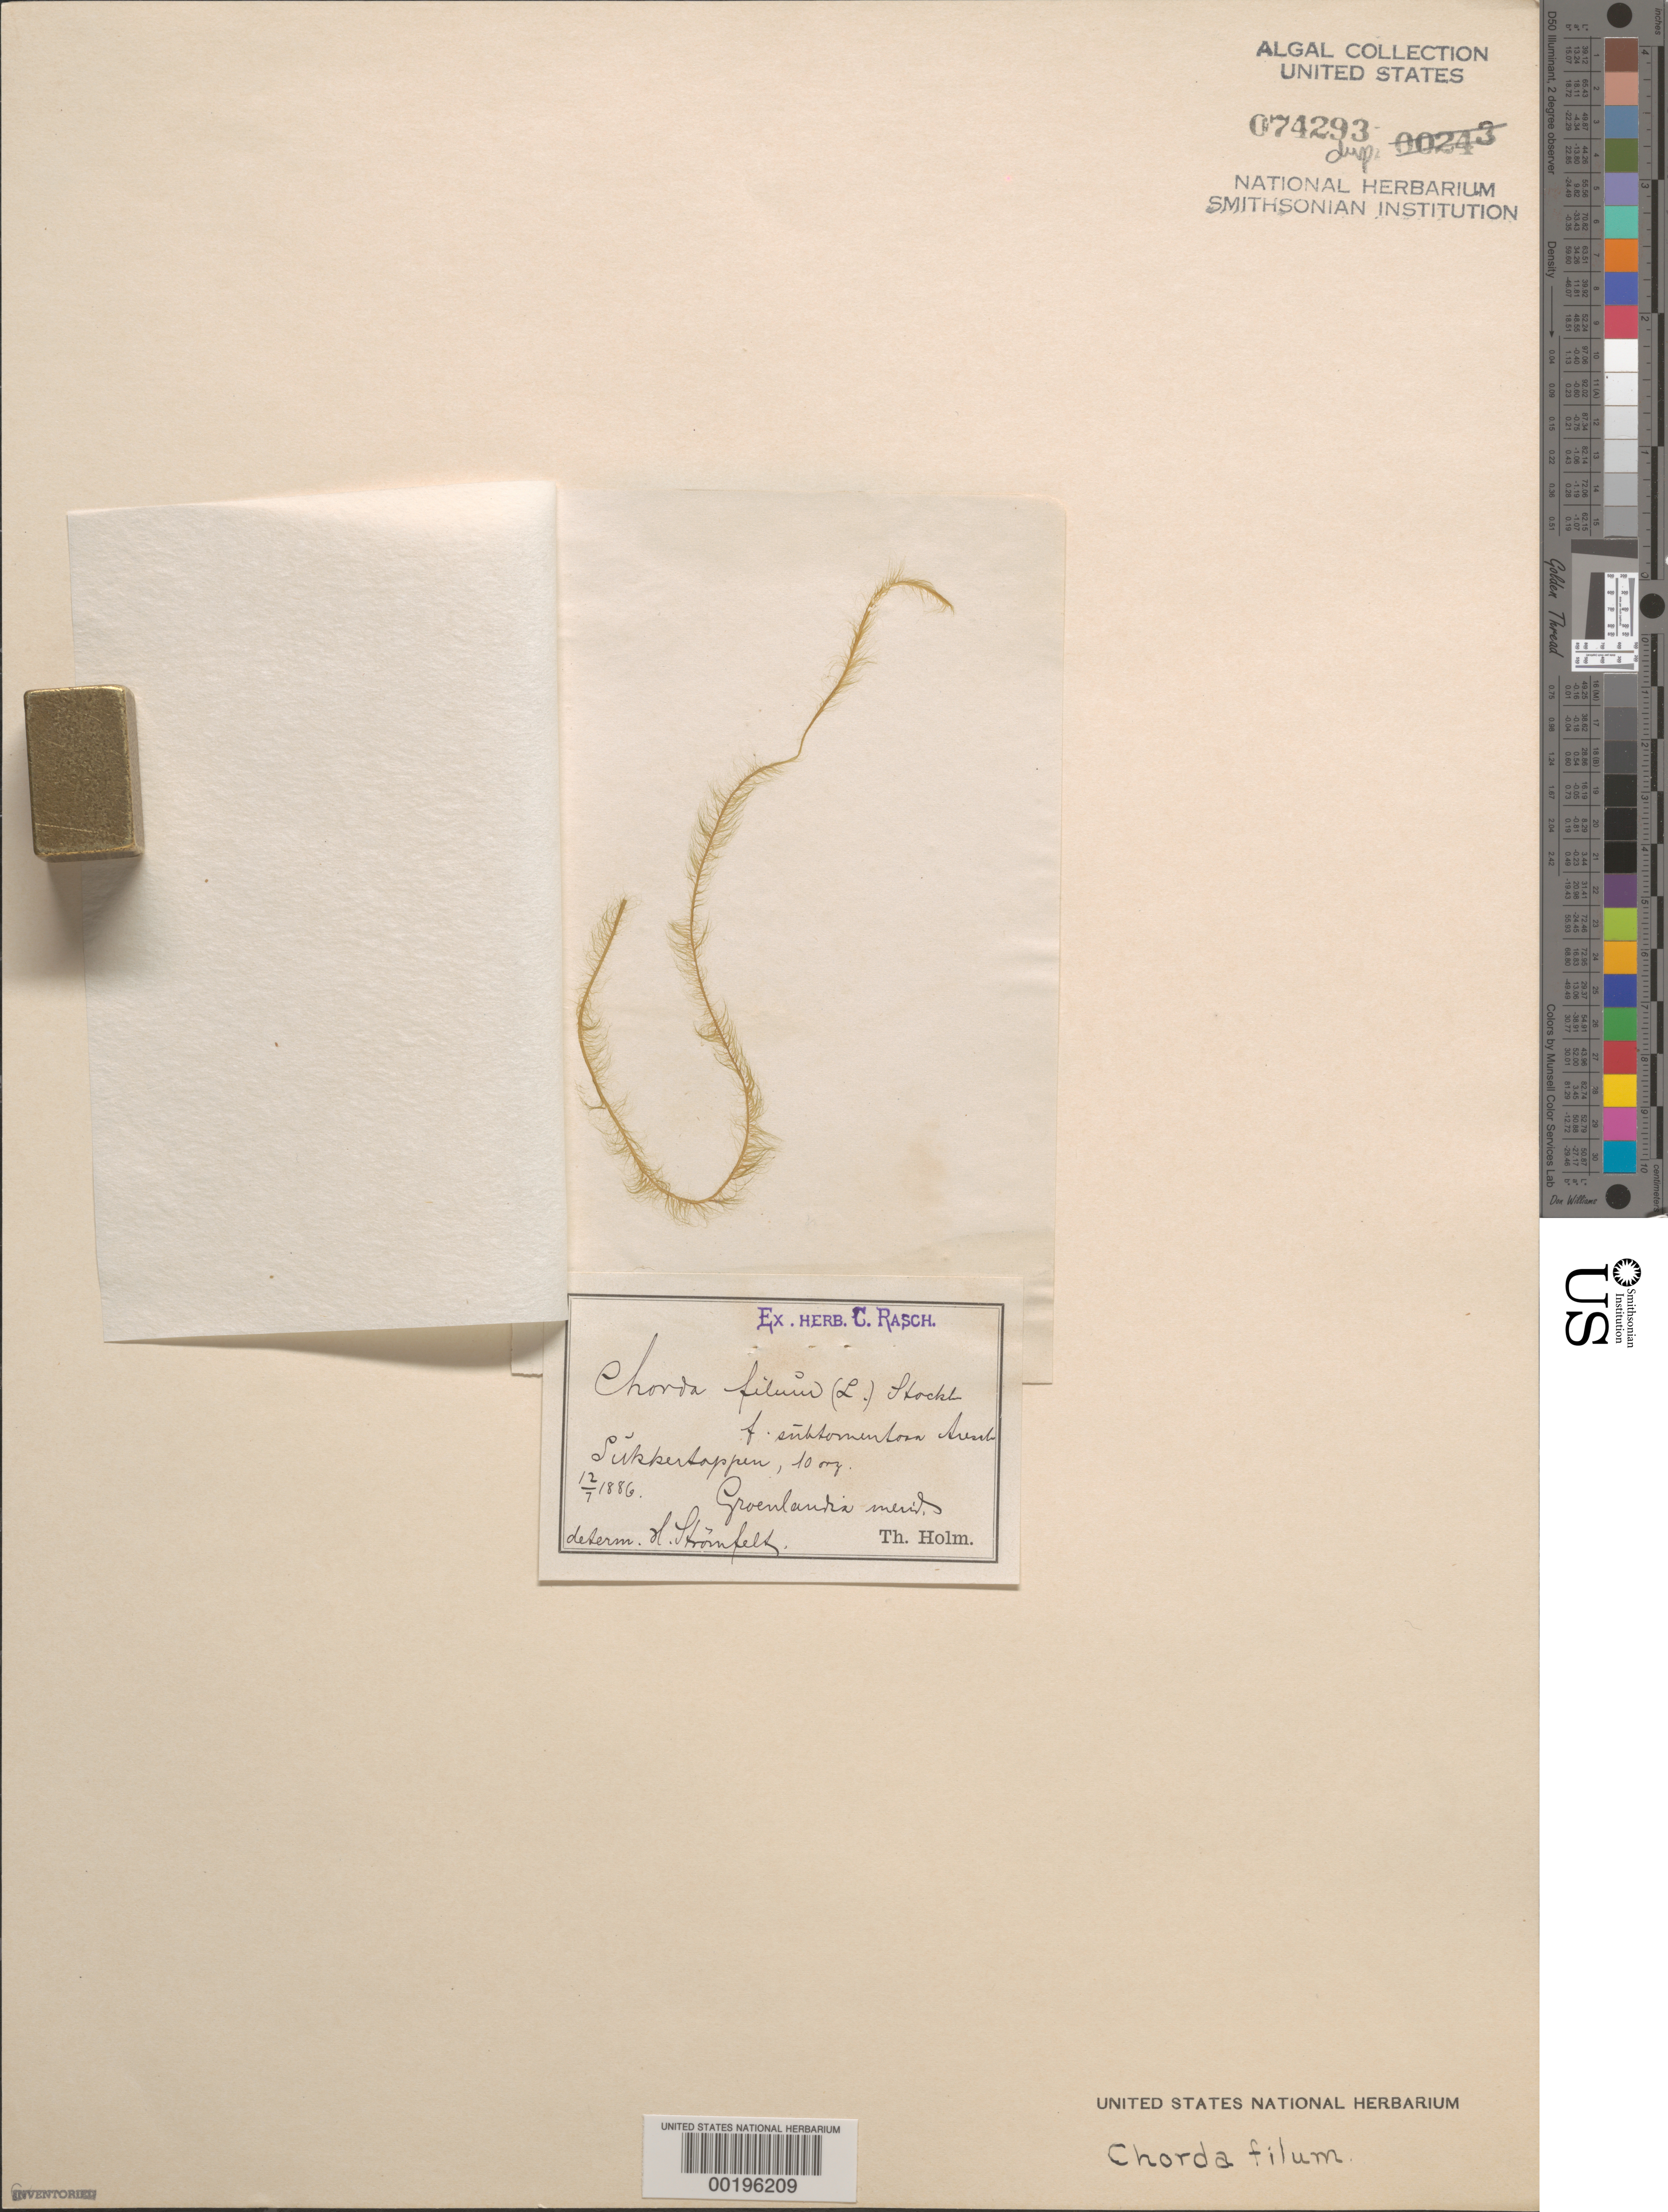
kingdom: Chromista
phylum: Ochrophyta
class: Phaeophyceae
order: Laminariales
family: Chordaceae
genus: Chorda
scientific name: Chorda filum f. subtomentosa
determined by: Stromfelt, H. F. G.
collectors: T. Holm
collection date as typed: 12 Jul 1886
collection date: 1886-07-12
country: Greenland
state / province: Vestgronland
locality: Sukkertoppen island, sukkertoppen district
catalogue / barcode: US 74293